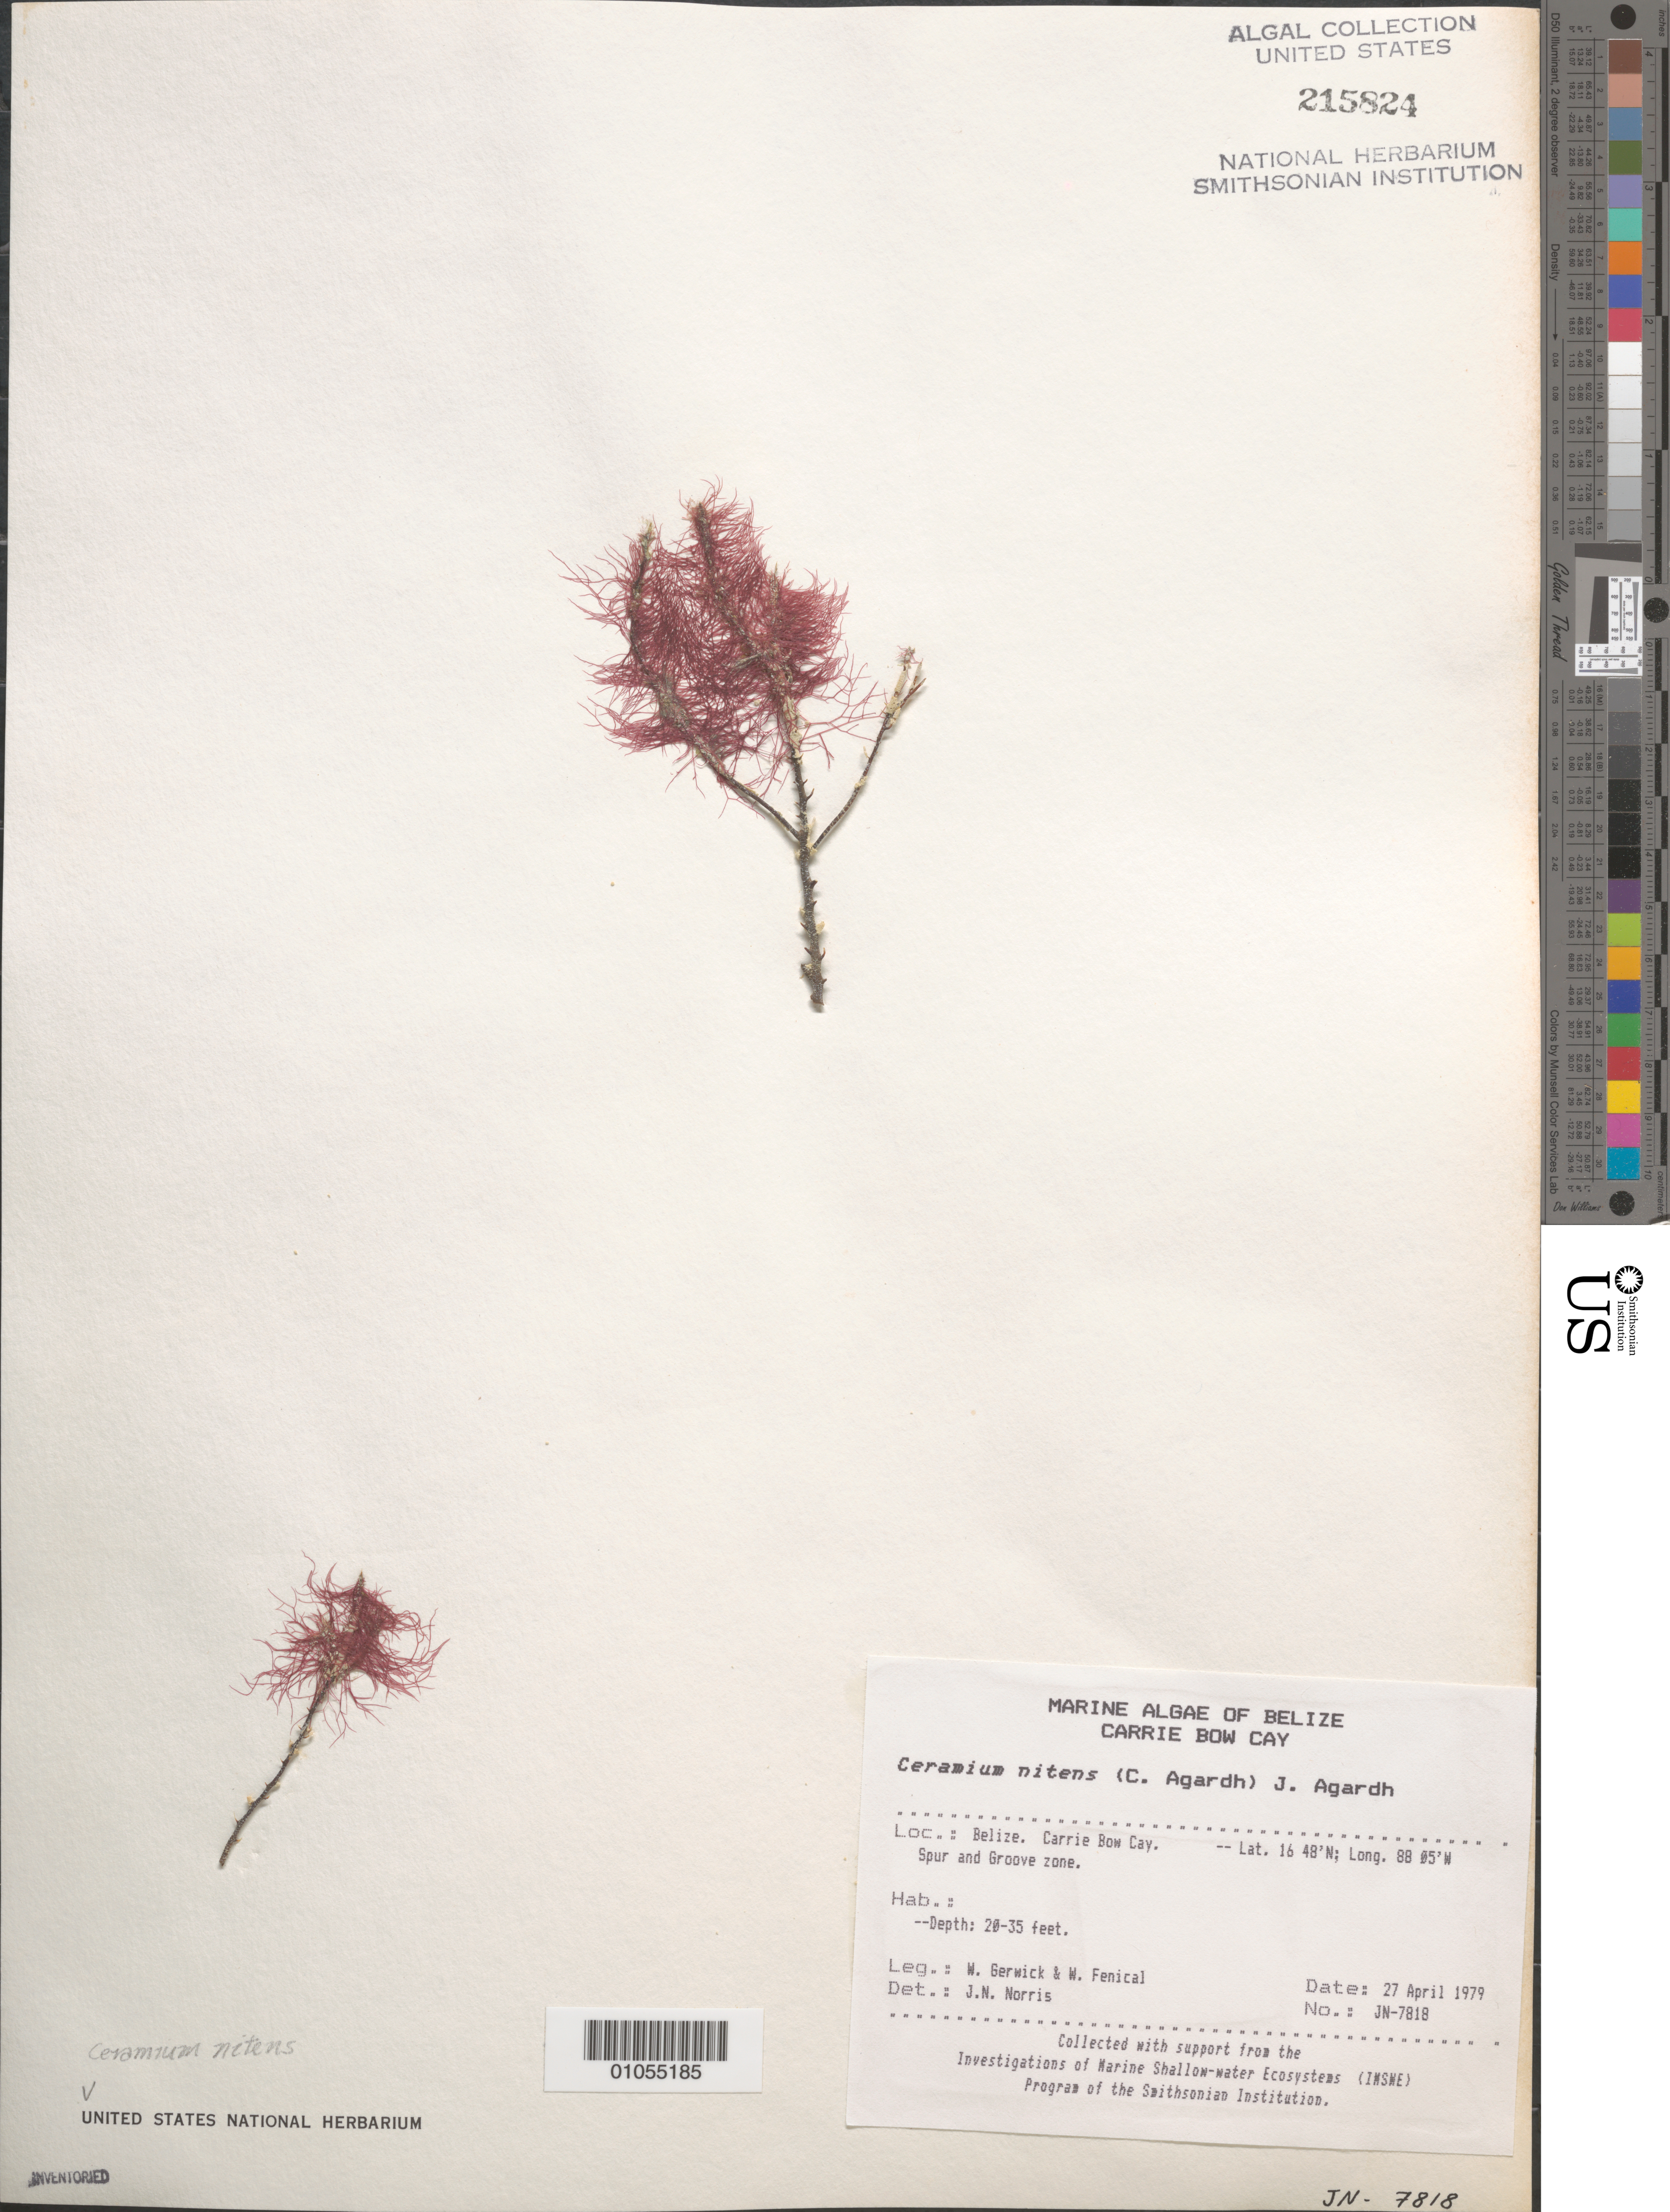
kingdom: Plantae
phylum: Rhodophyta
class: Florideophyceae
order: Ceramiales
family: Ceramiaceae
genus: Ceramium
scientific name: Ceramium nitens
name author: (C. Agardh) J. Agardh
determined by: Norris, James N.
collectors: W. Gerwick & W. Fenical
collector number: JN-7818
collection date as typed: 27 Apr 1979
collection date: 1979-04-27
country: Belize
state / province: Stann Creek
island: Carrie Bow Cay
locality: Spur and groove zone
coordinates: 16 48'N, 88 05'W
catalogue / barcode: US 215824